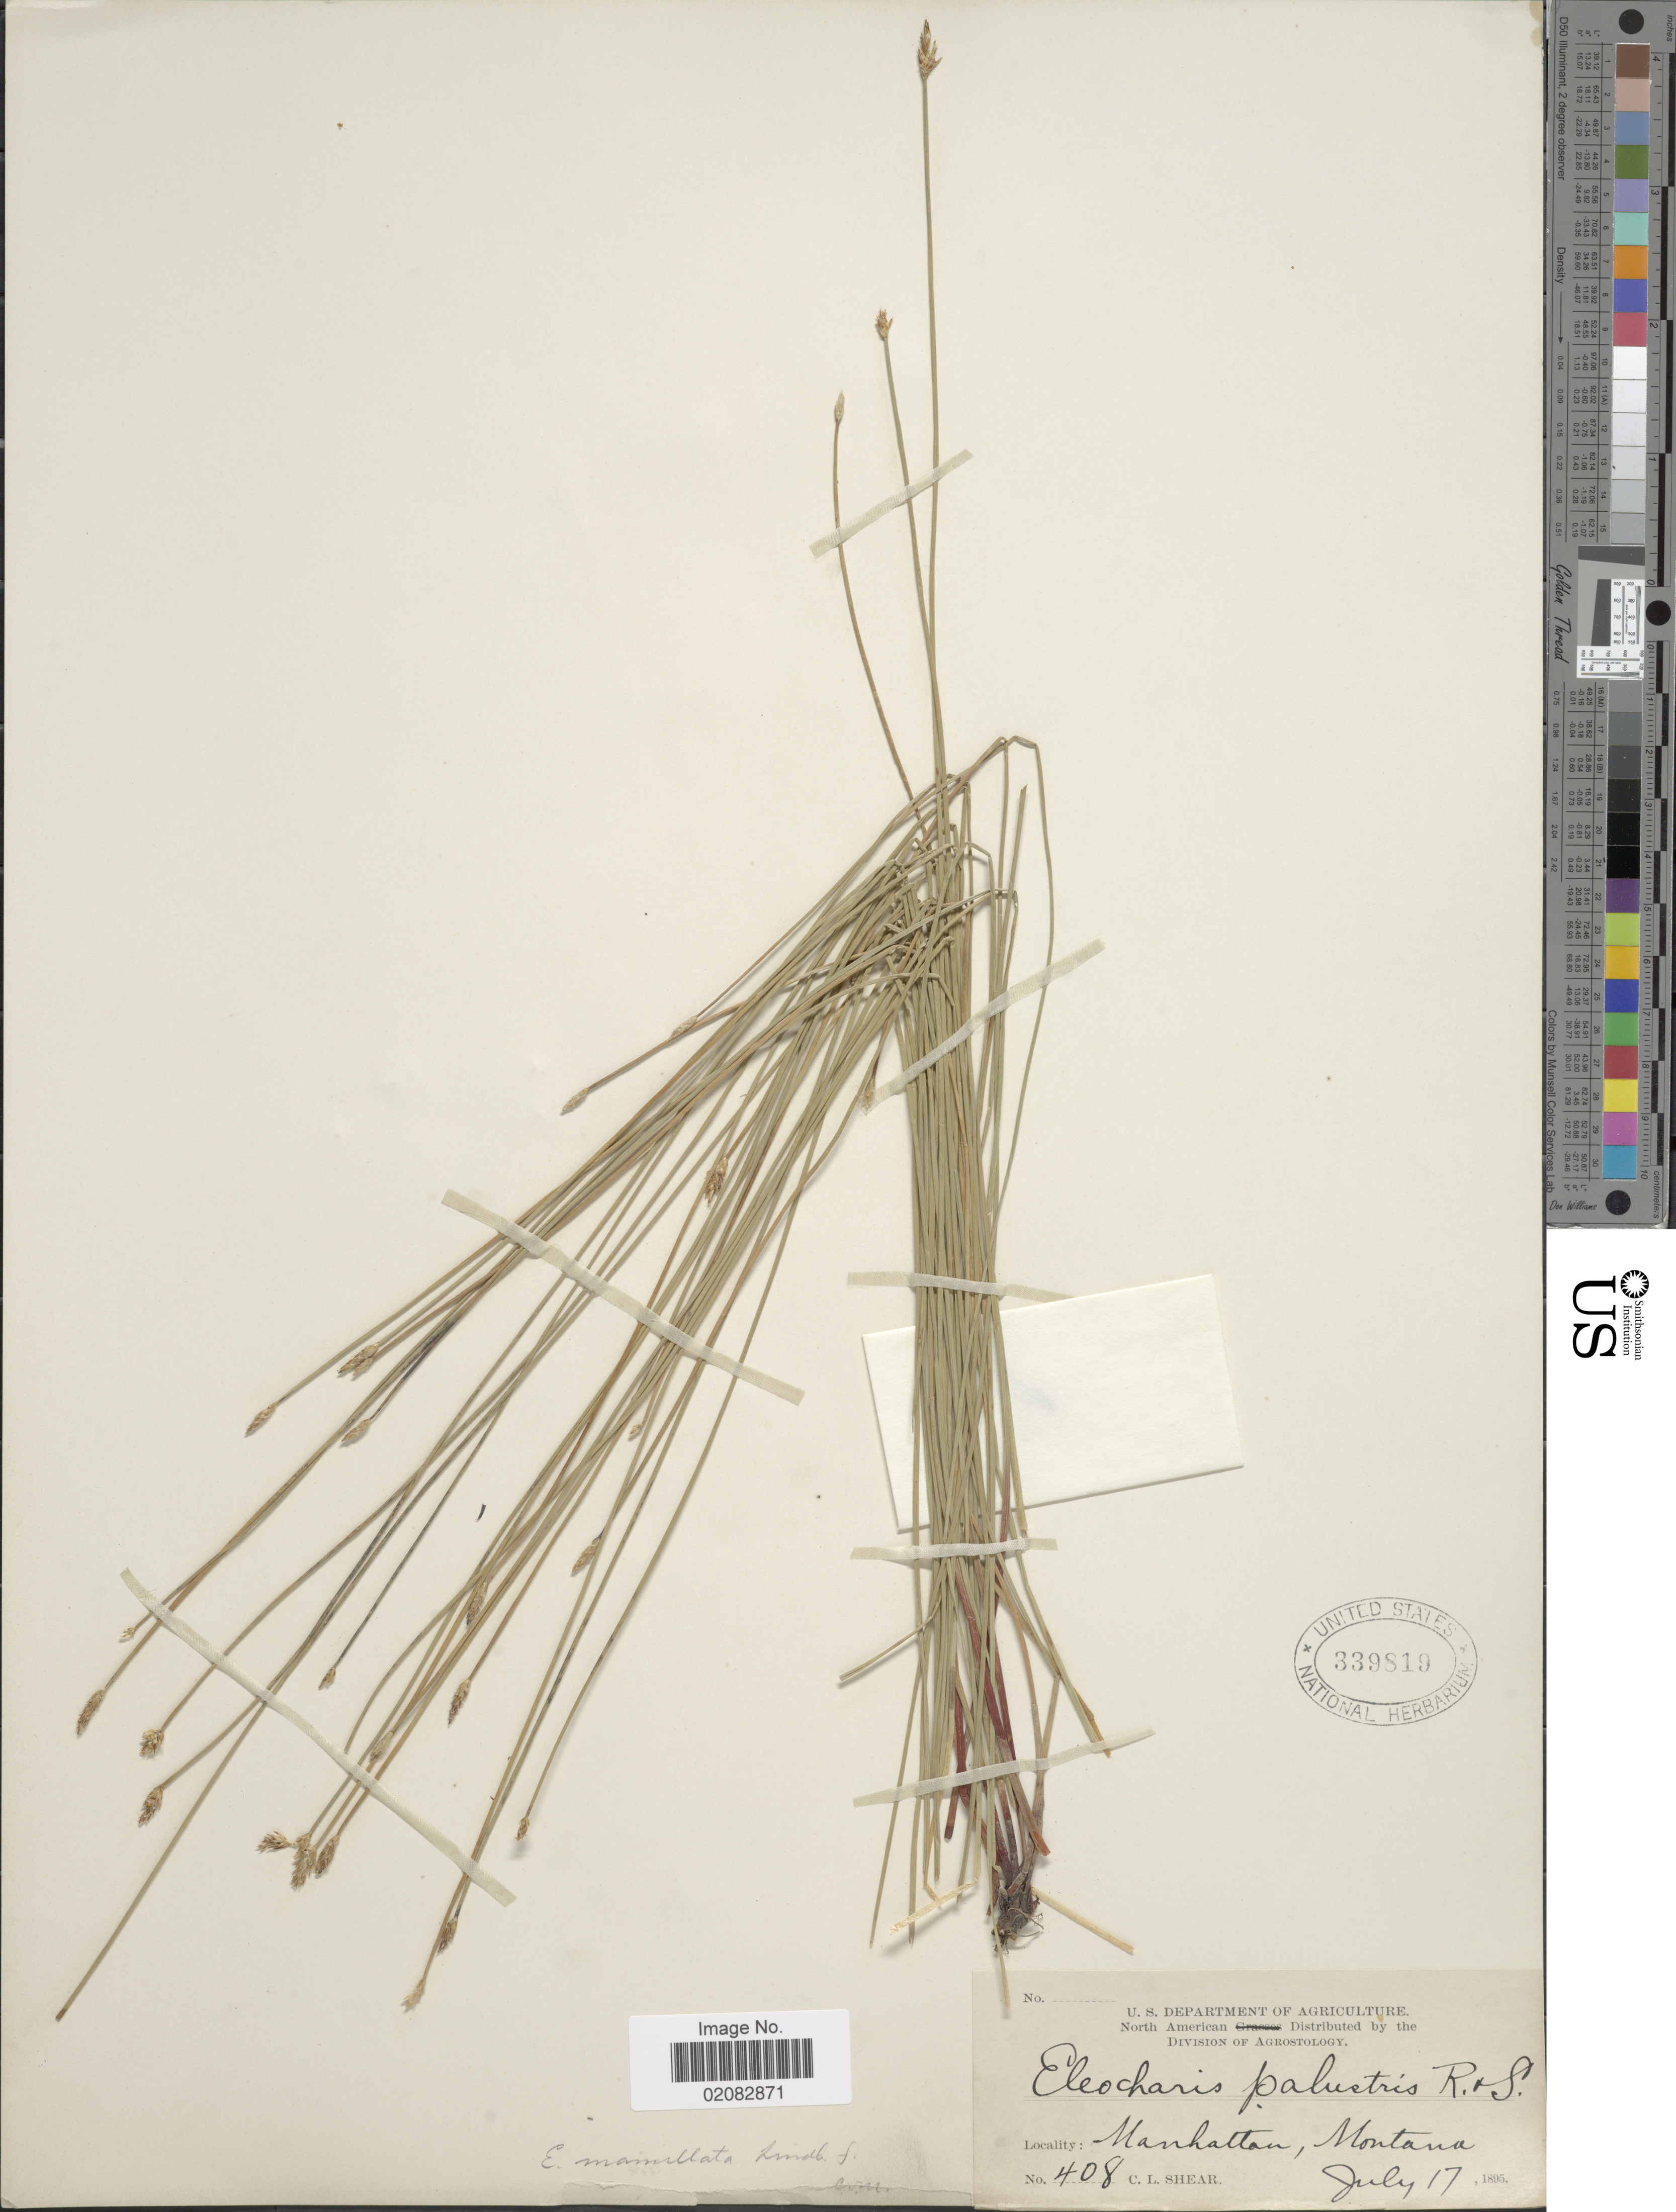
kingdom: Plantae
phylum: Tracheophyta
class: Liliopsida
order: Poales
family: Cyperaceae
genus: Eleocharis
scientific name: Eleocharis macrostachya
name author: Britton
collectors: C. L. Shear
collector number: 408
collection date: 1895-07-17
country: United States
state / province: Montana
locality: Manhattan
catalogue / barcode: US 339819